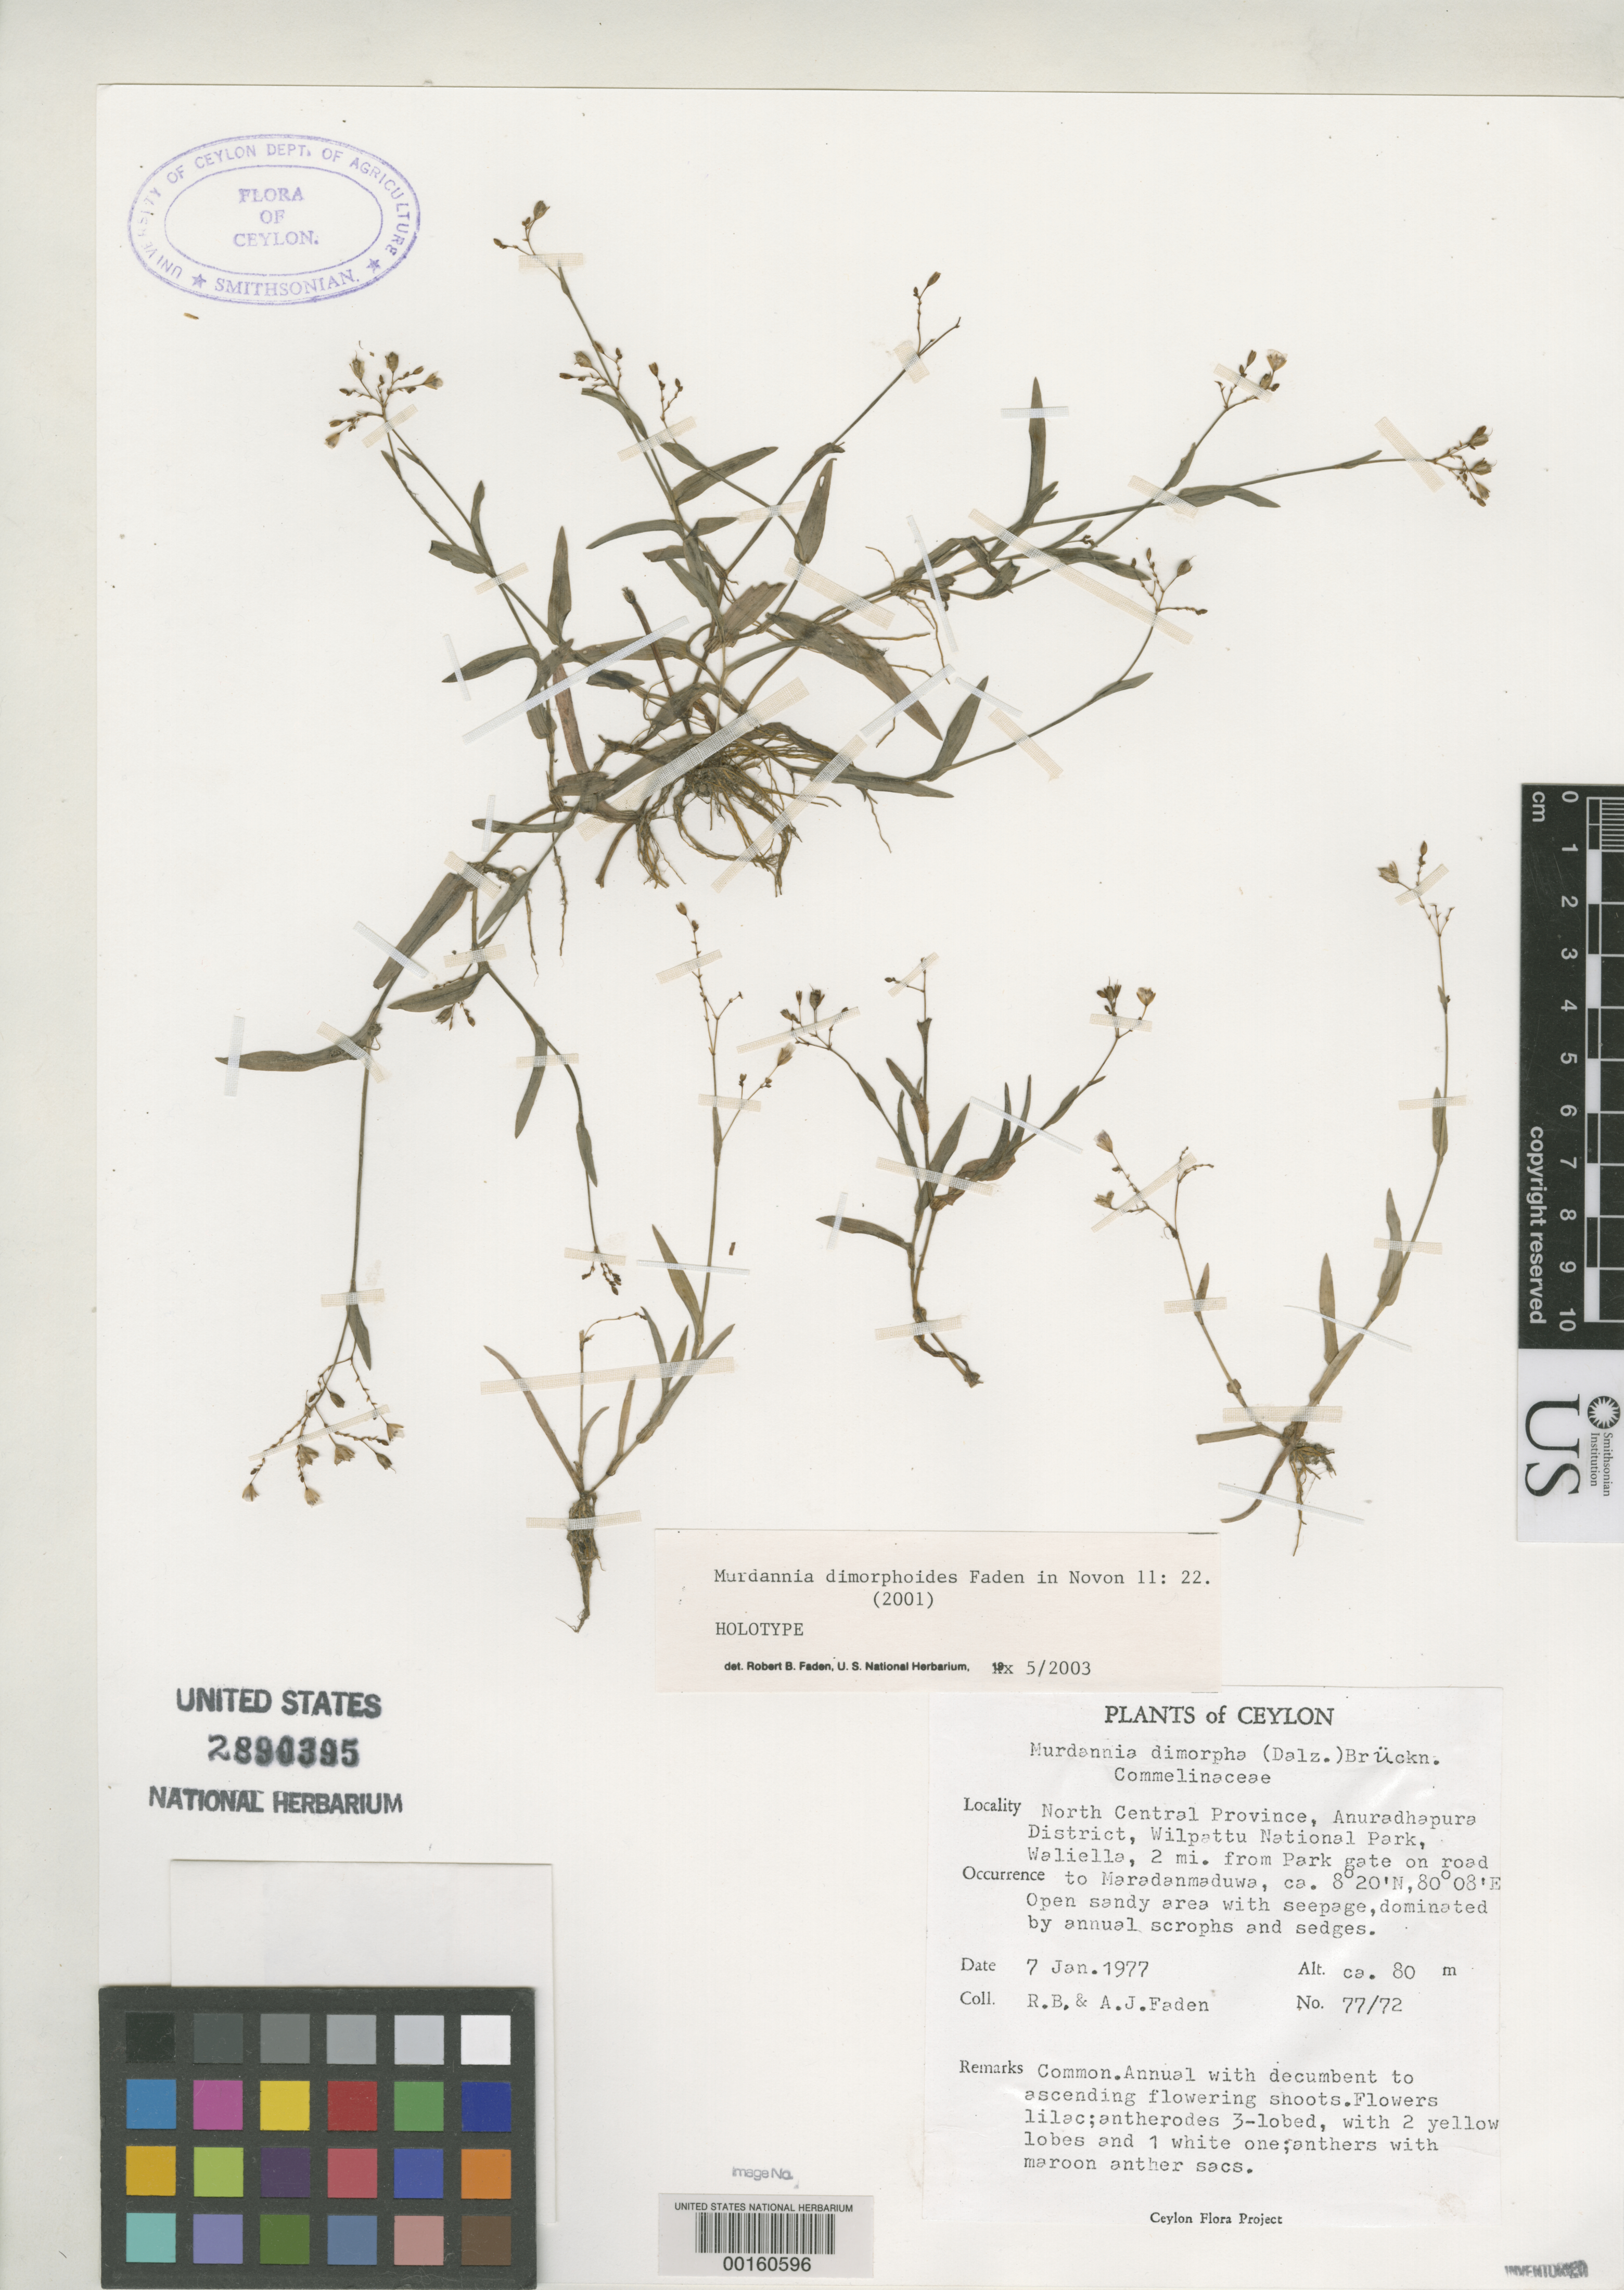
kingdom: Plantae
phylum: Tracheophyta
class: Liliopsida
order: Commelinales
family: Commelinaceae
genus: Murdannia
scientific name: Murdannia dimorphoides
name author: Faden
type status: Holotype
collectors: R. B. Faden & A. J. Faden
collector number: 77/72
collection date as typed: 07 Jan 1977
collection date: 1977-01-07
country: Sri Lanka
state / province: North Central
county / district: Anuradhapura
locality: Wilpattu National Park, Waliella, 2 mi. from park gate on road to Maradanmaduwa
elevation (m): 80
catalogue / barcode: US 2890395